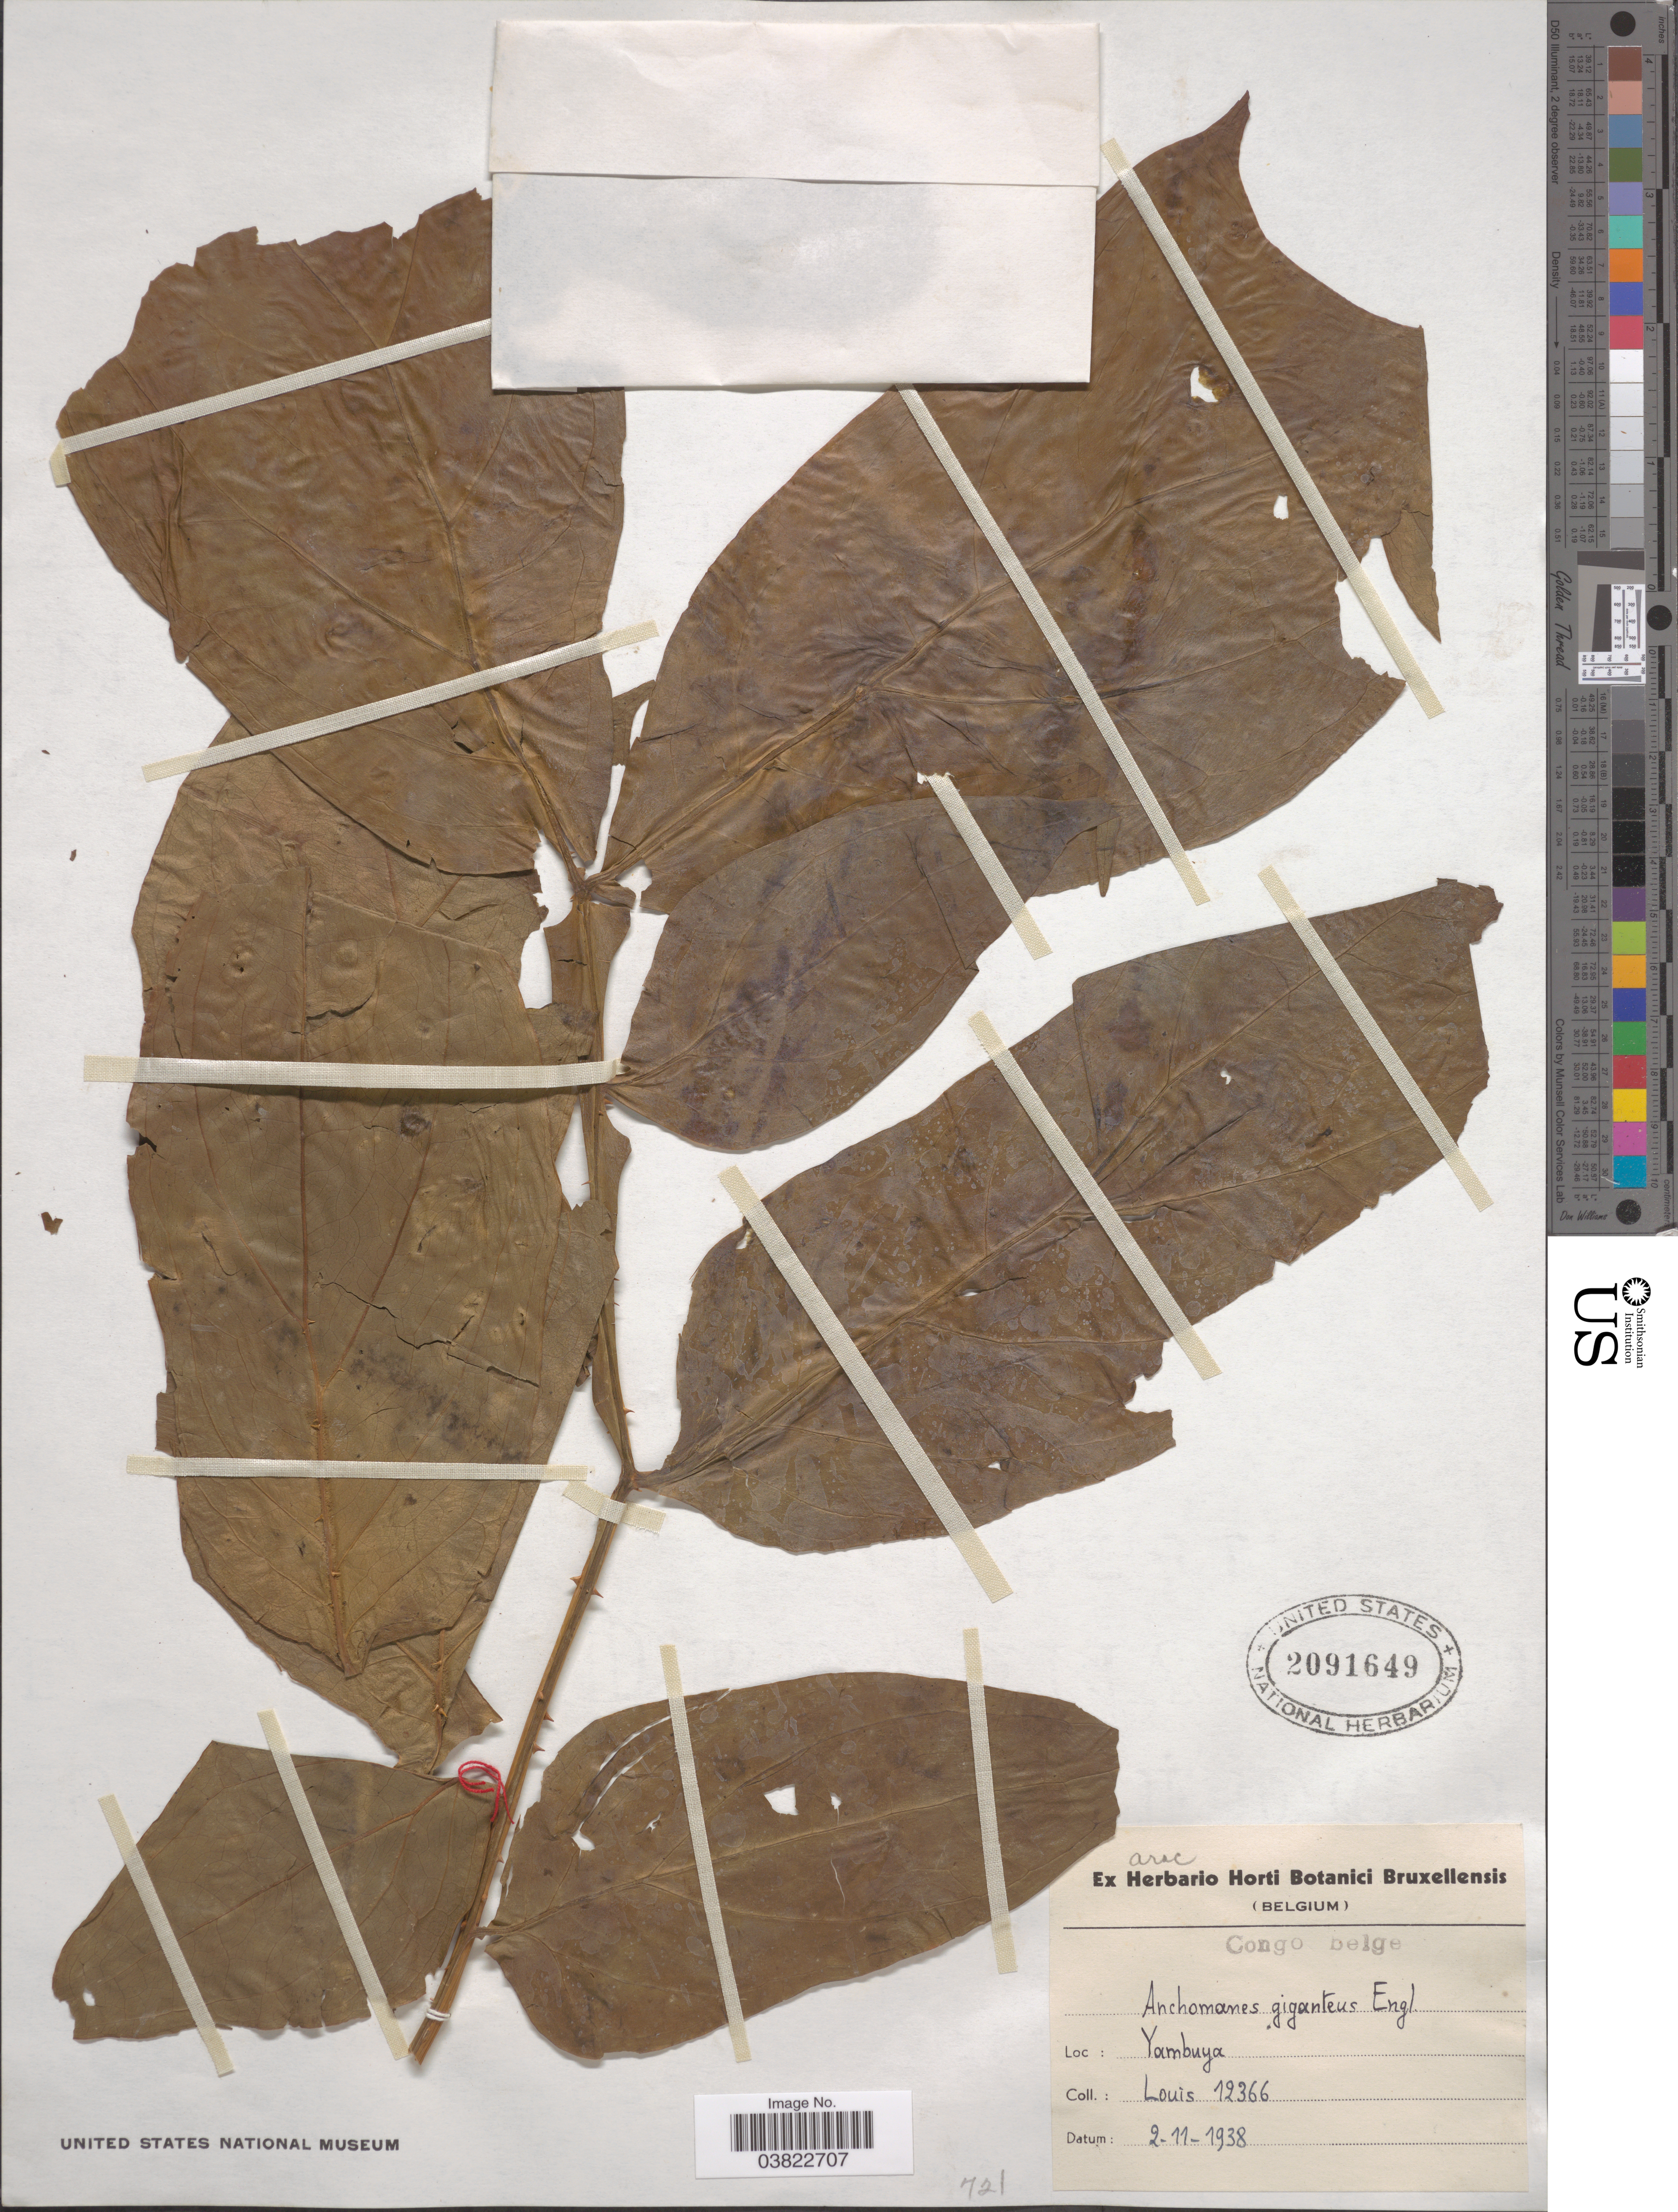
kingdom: Plantae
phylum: Tracheophyta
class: Liliopsida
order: Alismatales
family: Araceae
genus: Anchomanes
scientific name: Anchomanes giganteus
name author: Engl.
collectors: -. Louis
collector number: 12366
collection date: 1938-11-02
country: Congo, Democratic Republic of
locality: Congo Belge. Yambuya.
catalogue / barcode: US 2091649